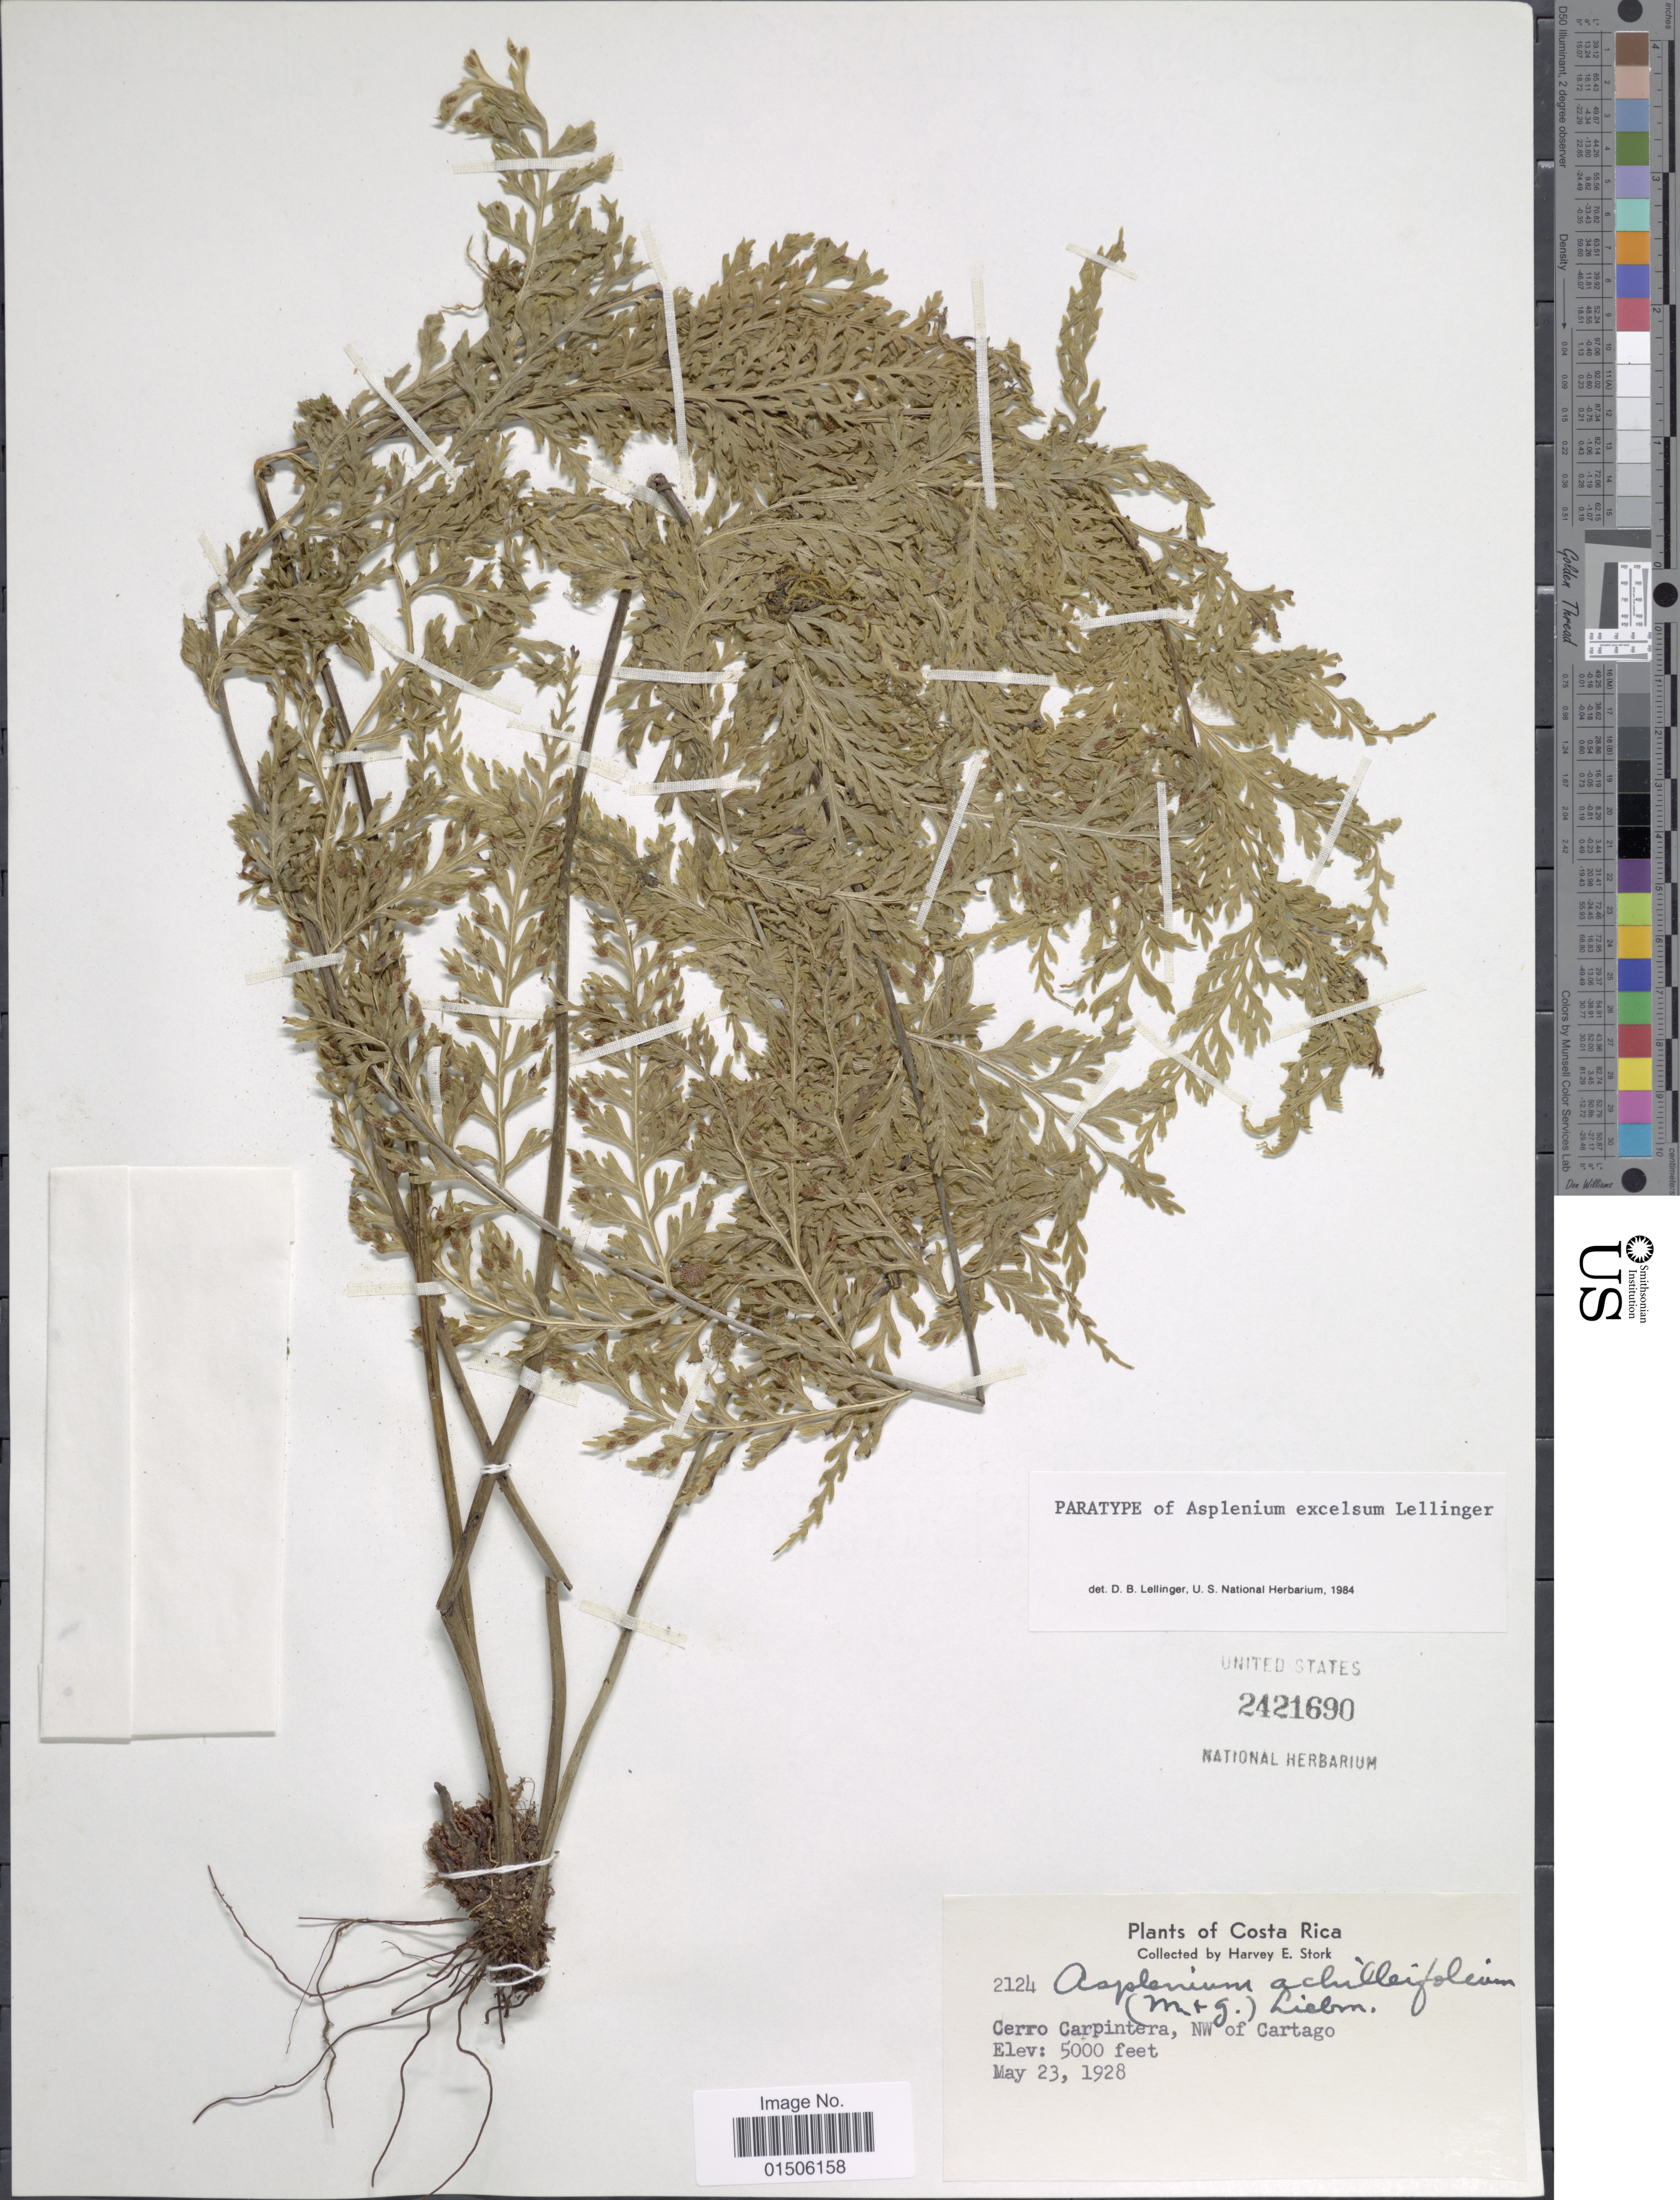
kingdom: Plantae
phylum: Tracheophyta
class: Polypodiopsida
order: Polypodiales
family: Aspleniaceae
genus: Asplenium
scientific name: Asplenium excelsum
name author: Lellinger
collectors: H. E. Stork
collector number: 2124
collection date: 1928-05-23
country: Costa Rica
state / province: Cartago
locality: Cerro Carpintera, NW of Cartago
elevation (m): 1524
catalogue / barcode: US 2421690